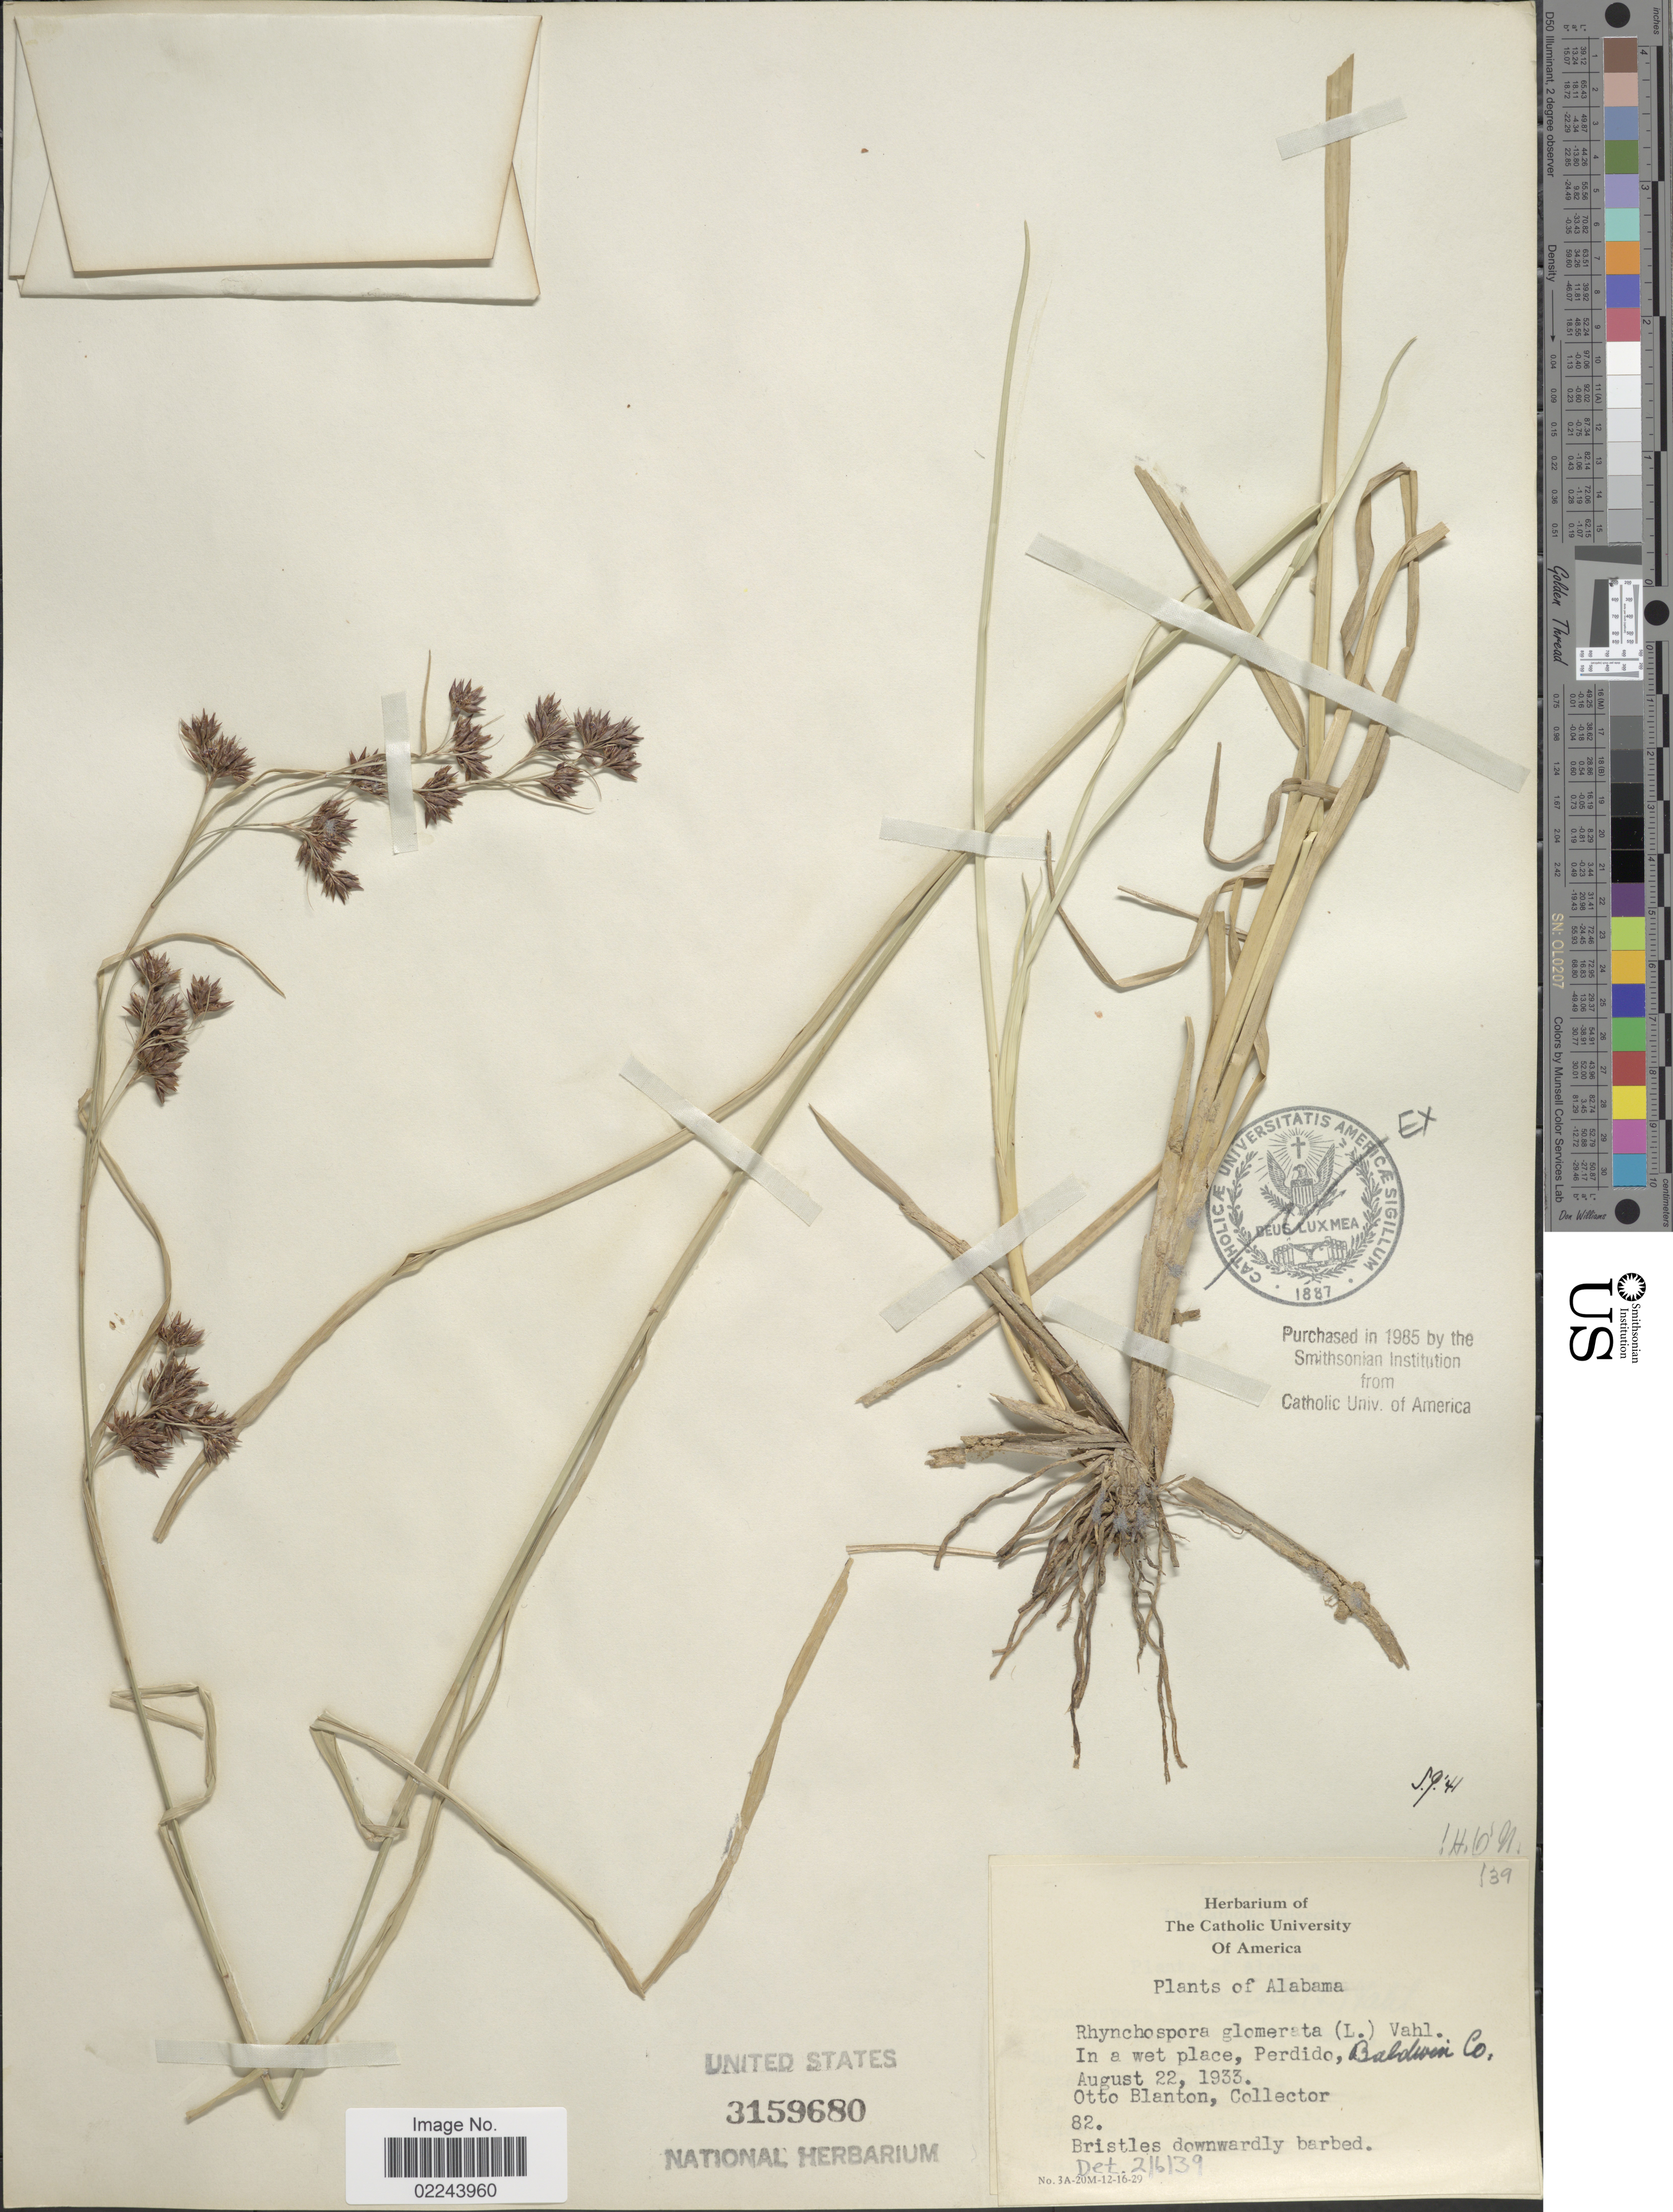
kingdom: Plantae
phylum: Tracheophyta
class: Liliopsida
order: Poales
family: Cyperaceae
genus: Rhynchospora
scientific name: Rhynchospora glomerata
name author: (L.) Vahl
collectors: O. Blanton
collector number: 82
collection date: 1933-08-22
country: United States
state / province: Alabama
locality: Perdido, Baldwin Co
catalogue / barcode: US 3159680